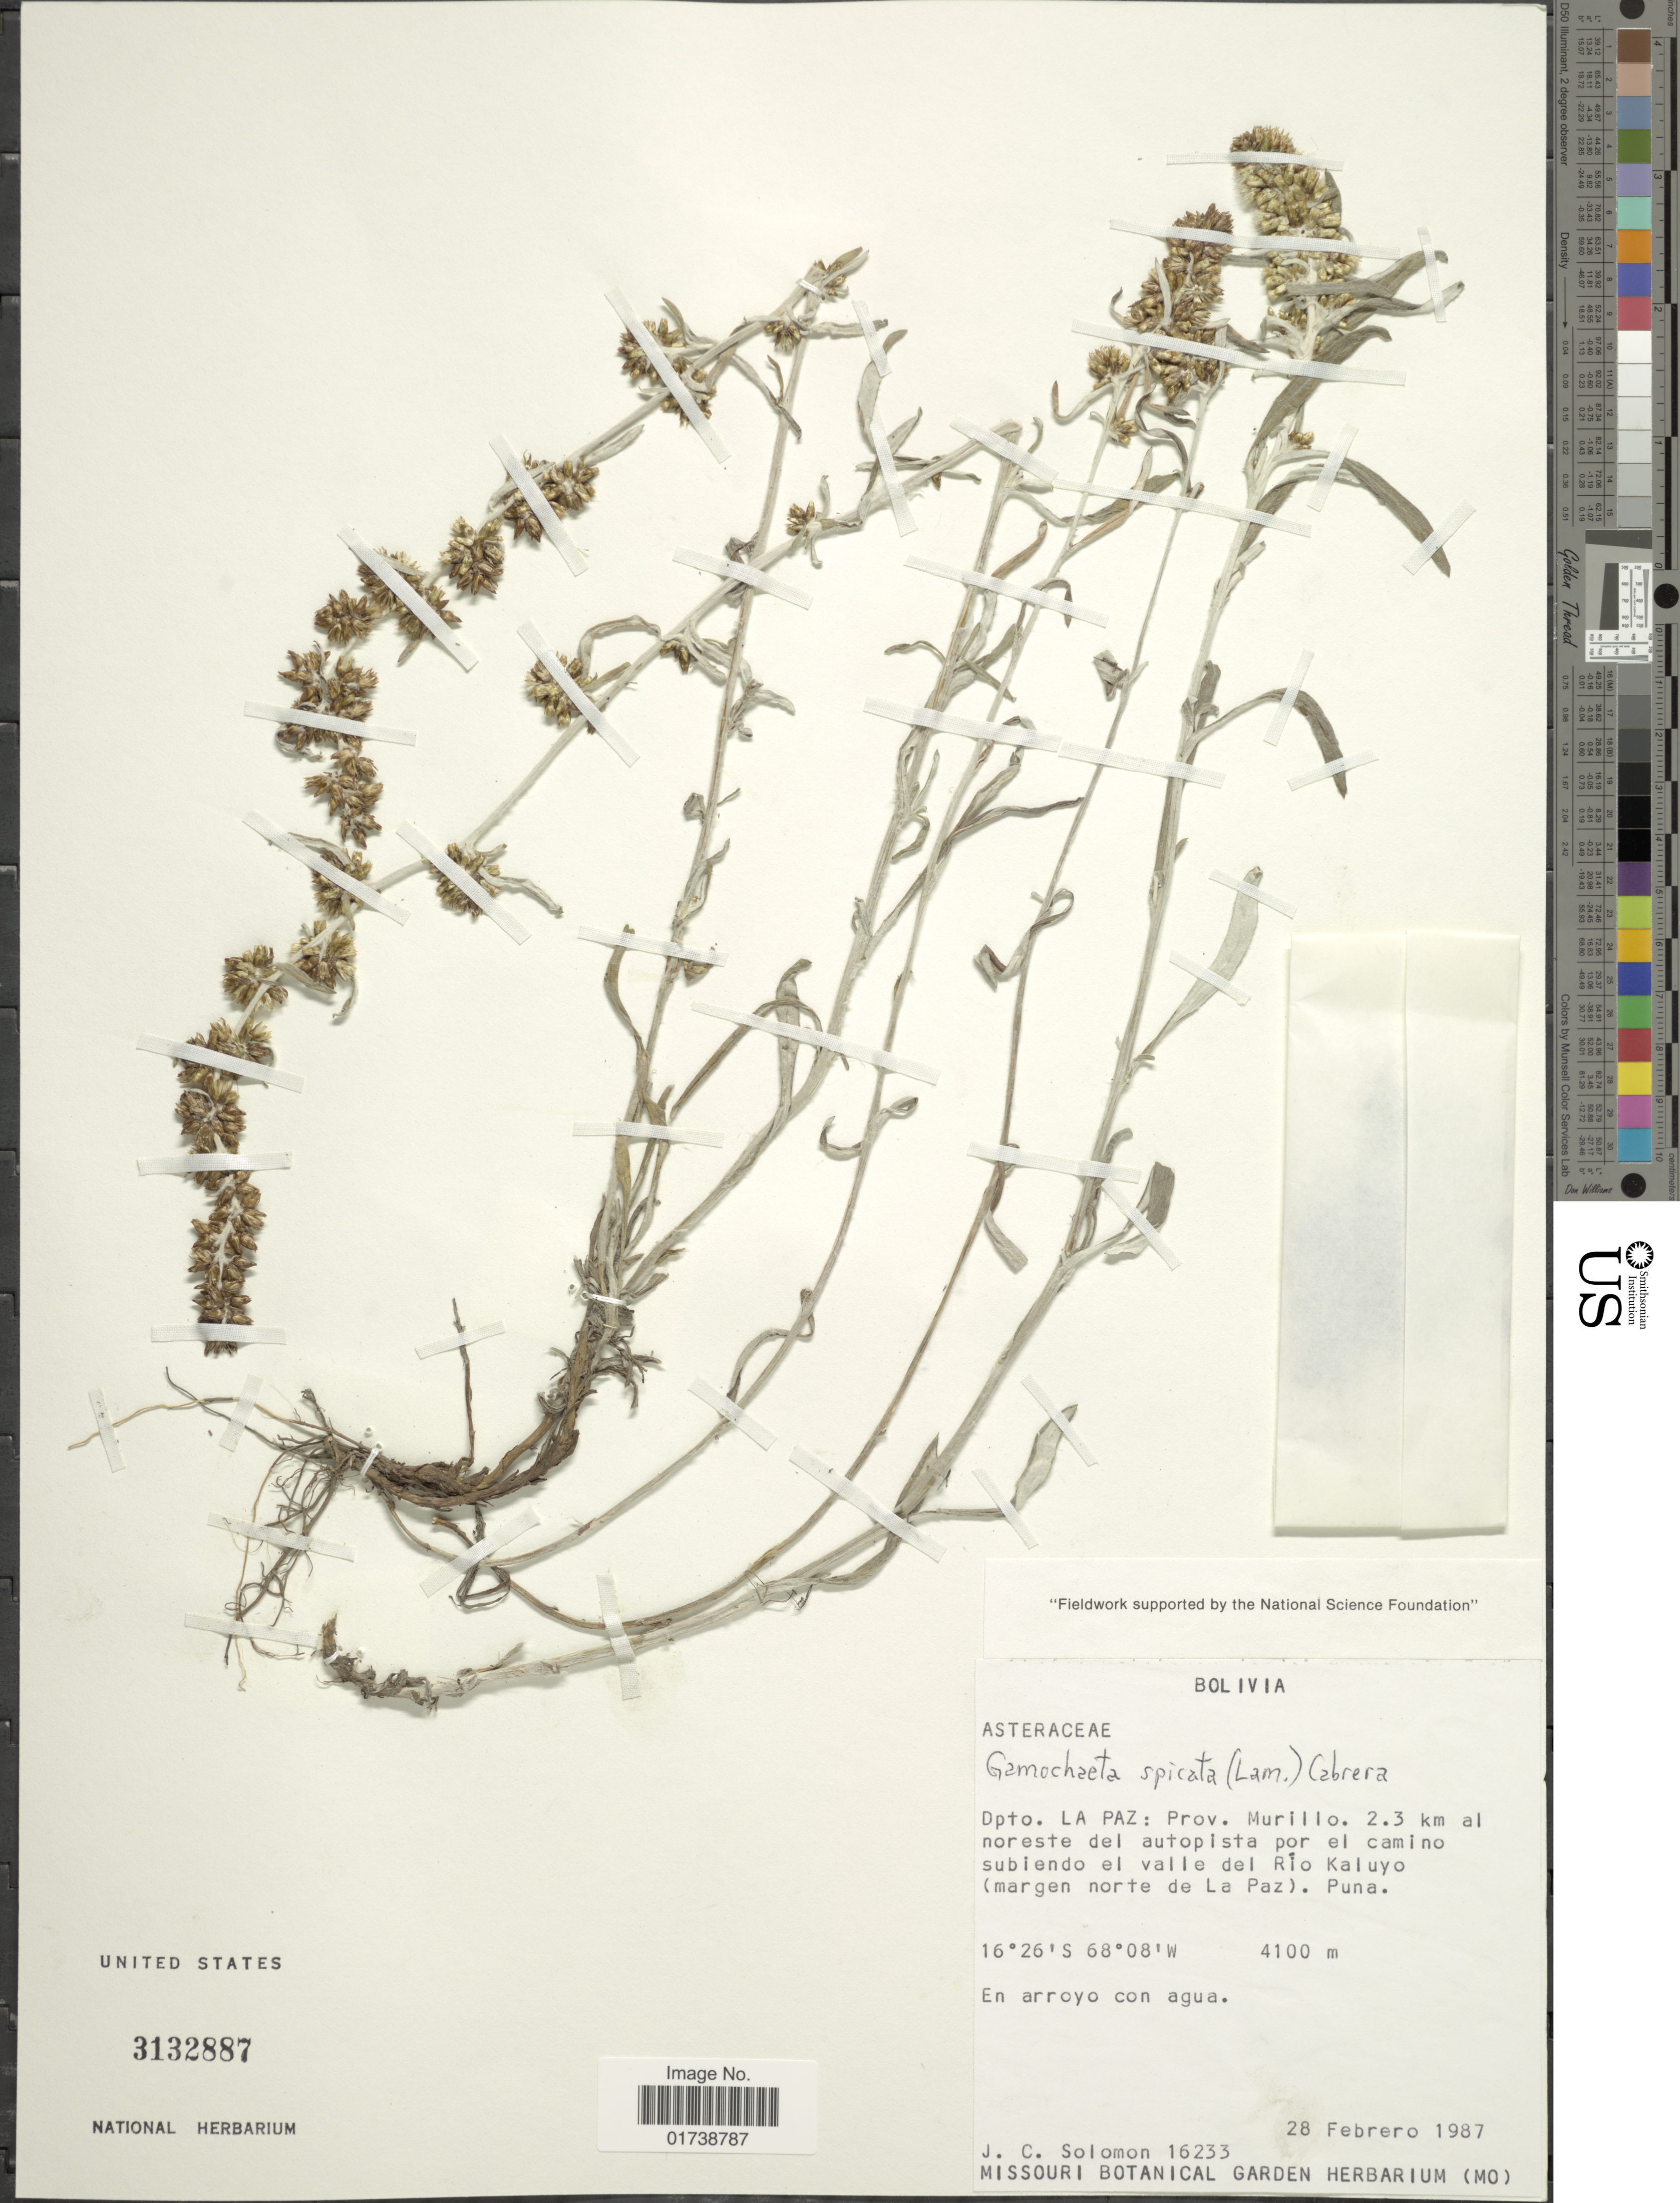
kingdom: Plantae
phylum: Tracheophyta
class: Magnoliopsida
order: Asterales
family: Asteraceae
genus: Gamochaeta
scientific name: Gamochaeta spicata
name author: (Lam.) Cabrera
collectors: J. C. Solomon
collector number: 16233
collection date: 1987-02-28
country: Bolivia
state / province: La Paz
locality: Prov. Murillo, 2.3 km al noreste del autoposta por el camino subiende el valle del Rio Kaluyo (margen norte de La Paz), Puna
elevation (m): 4100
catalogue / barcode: US 3132887